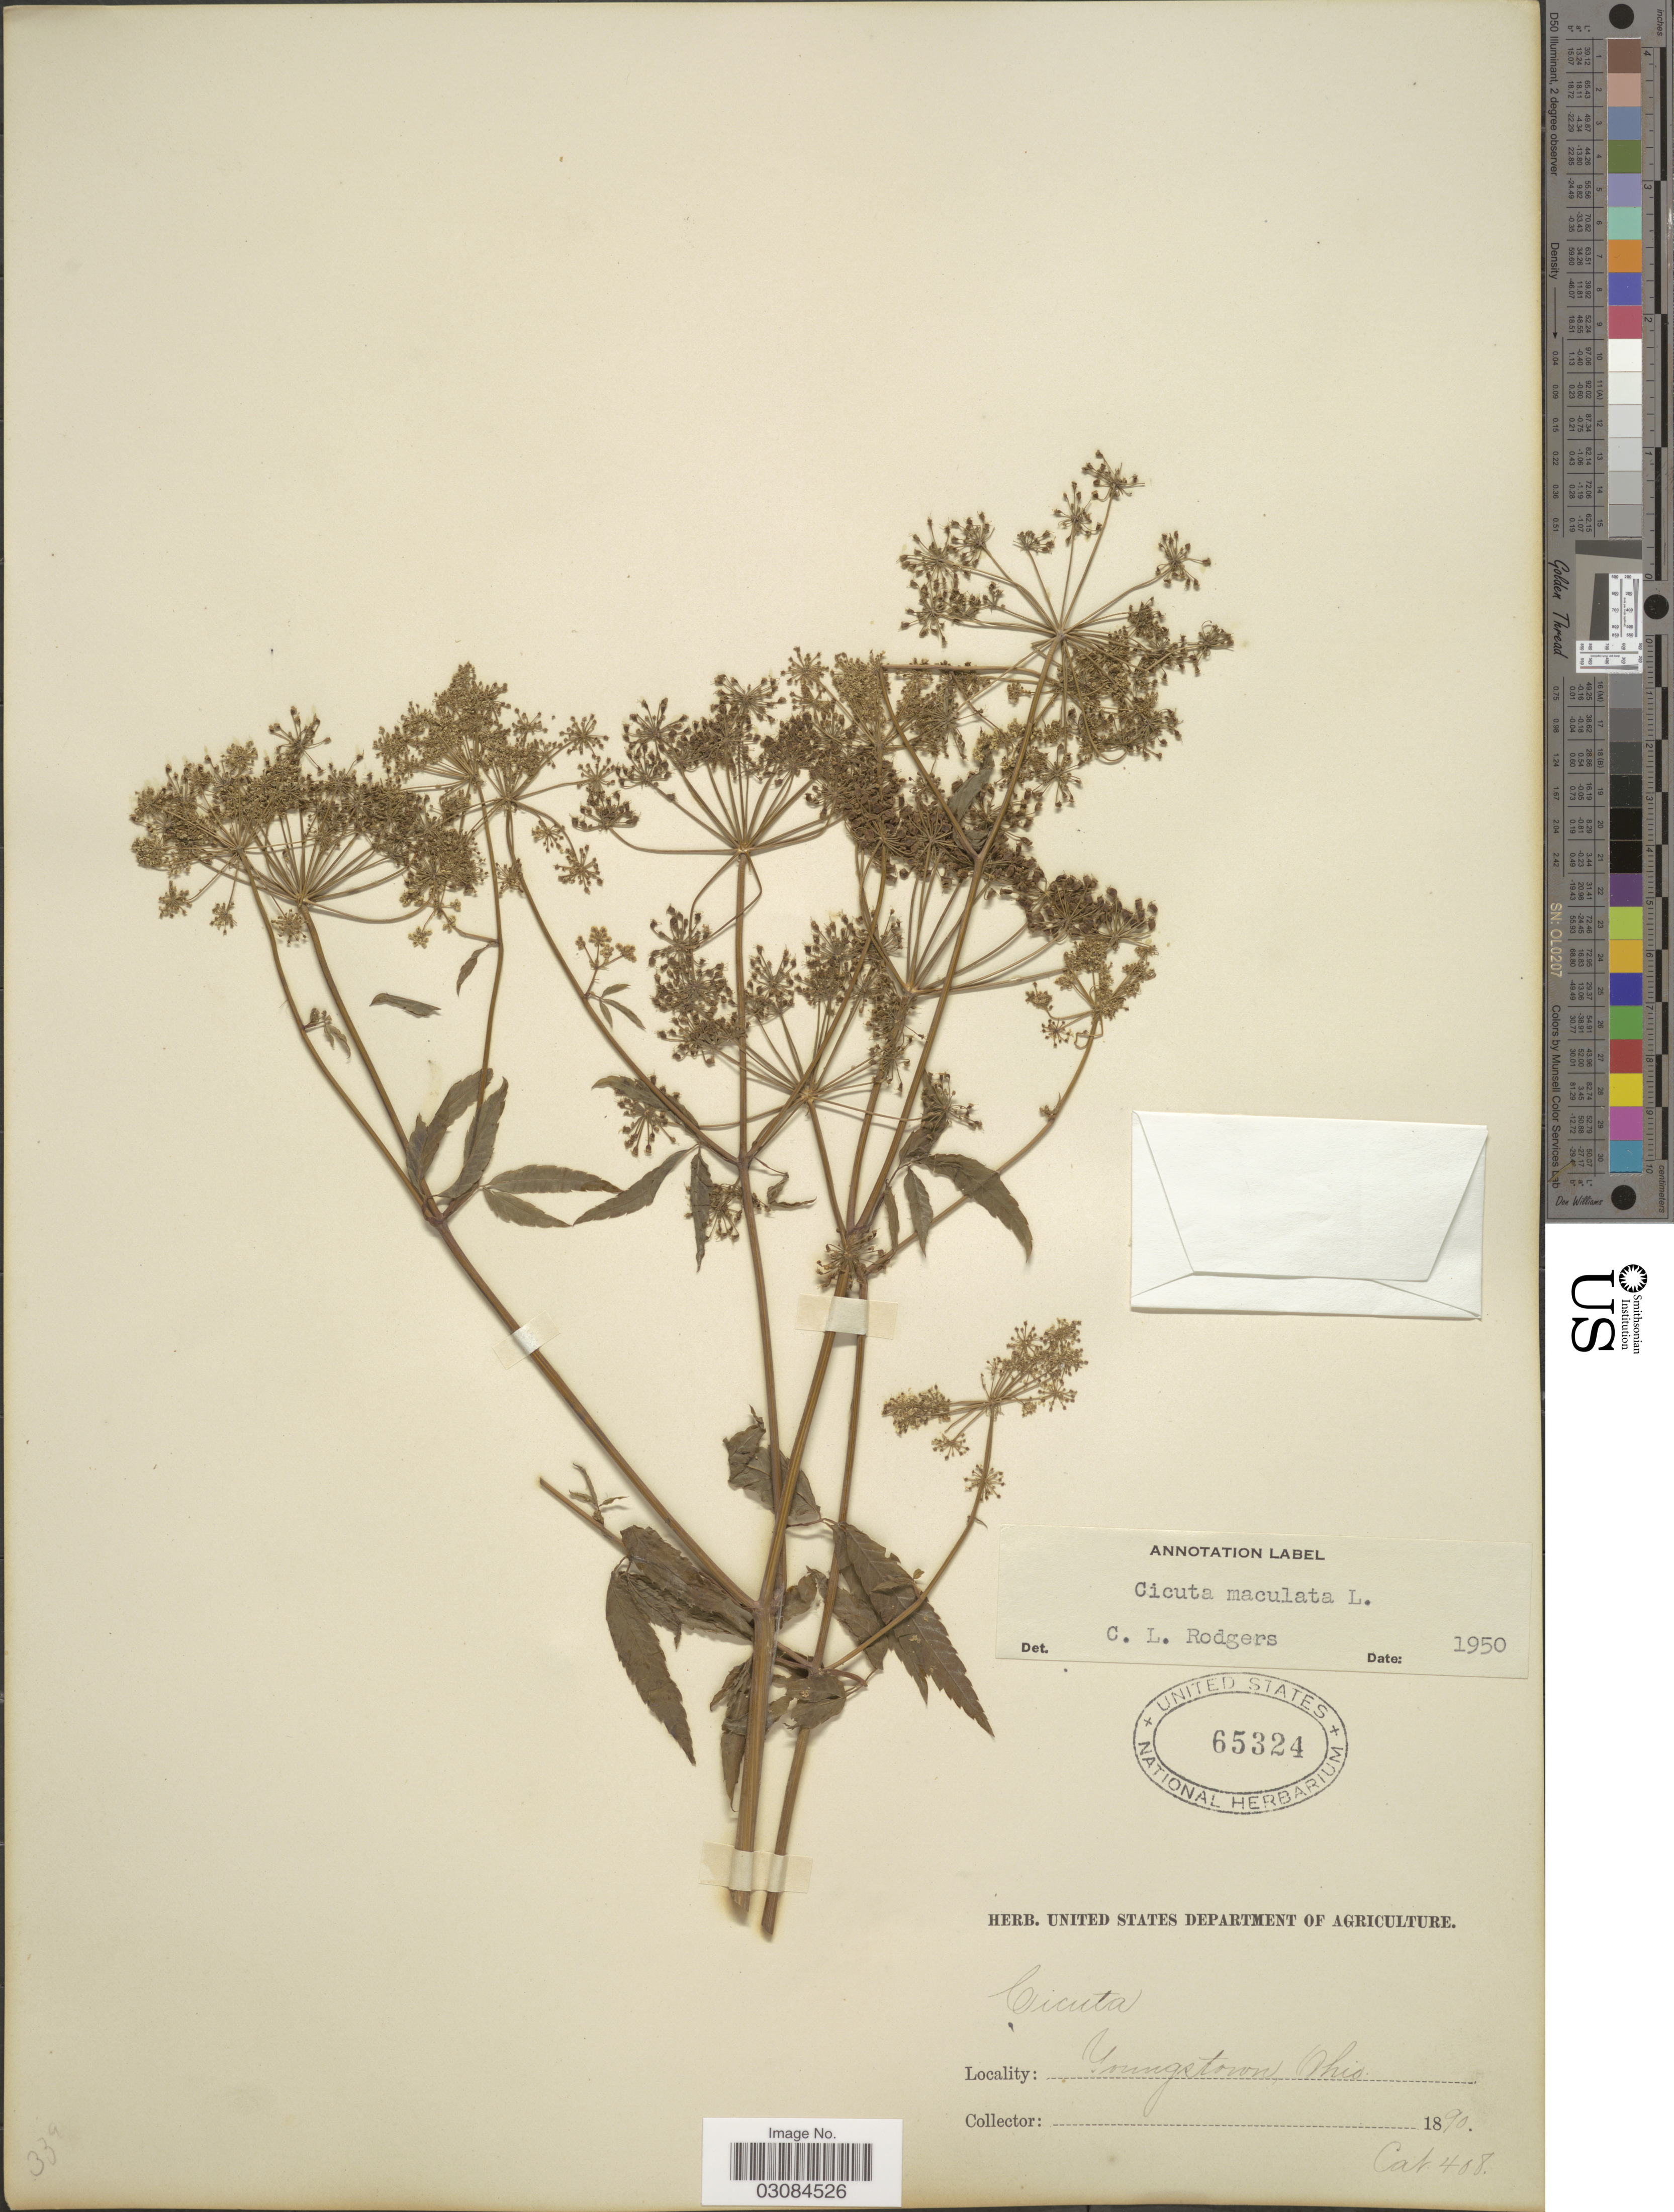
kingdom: Plantae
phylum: Tracheophyta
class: Magnoliopsida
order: Apiales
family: Apiaceae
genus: Cicuta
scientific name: Cicuta maculata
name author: L.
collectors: ex herb. U. S. Department of Agriculture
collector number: Cat408?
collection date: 1890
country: United States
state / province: Ohio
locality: Youngstown.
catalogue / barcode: US 65324